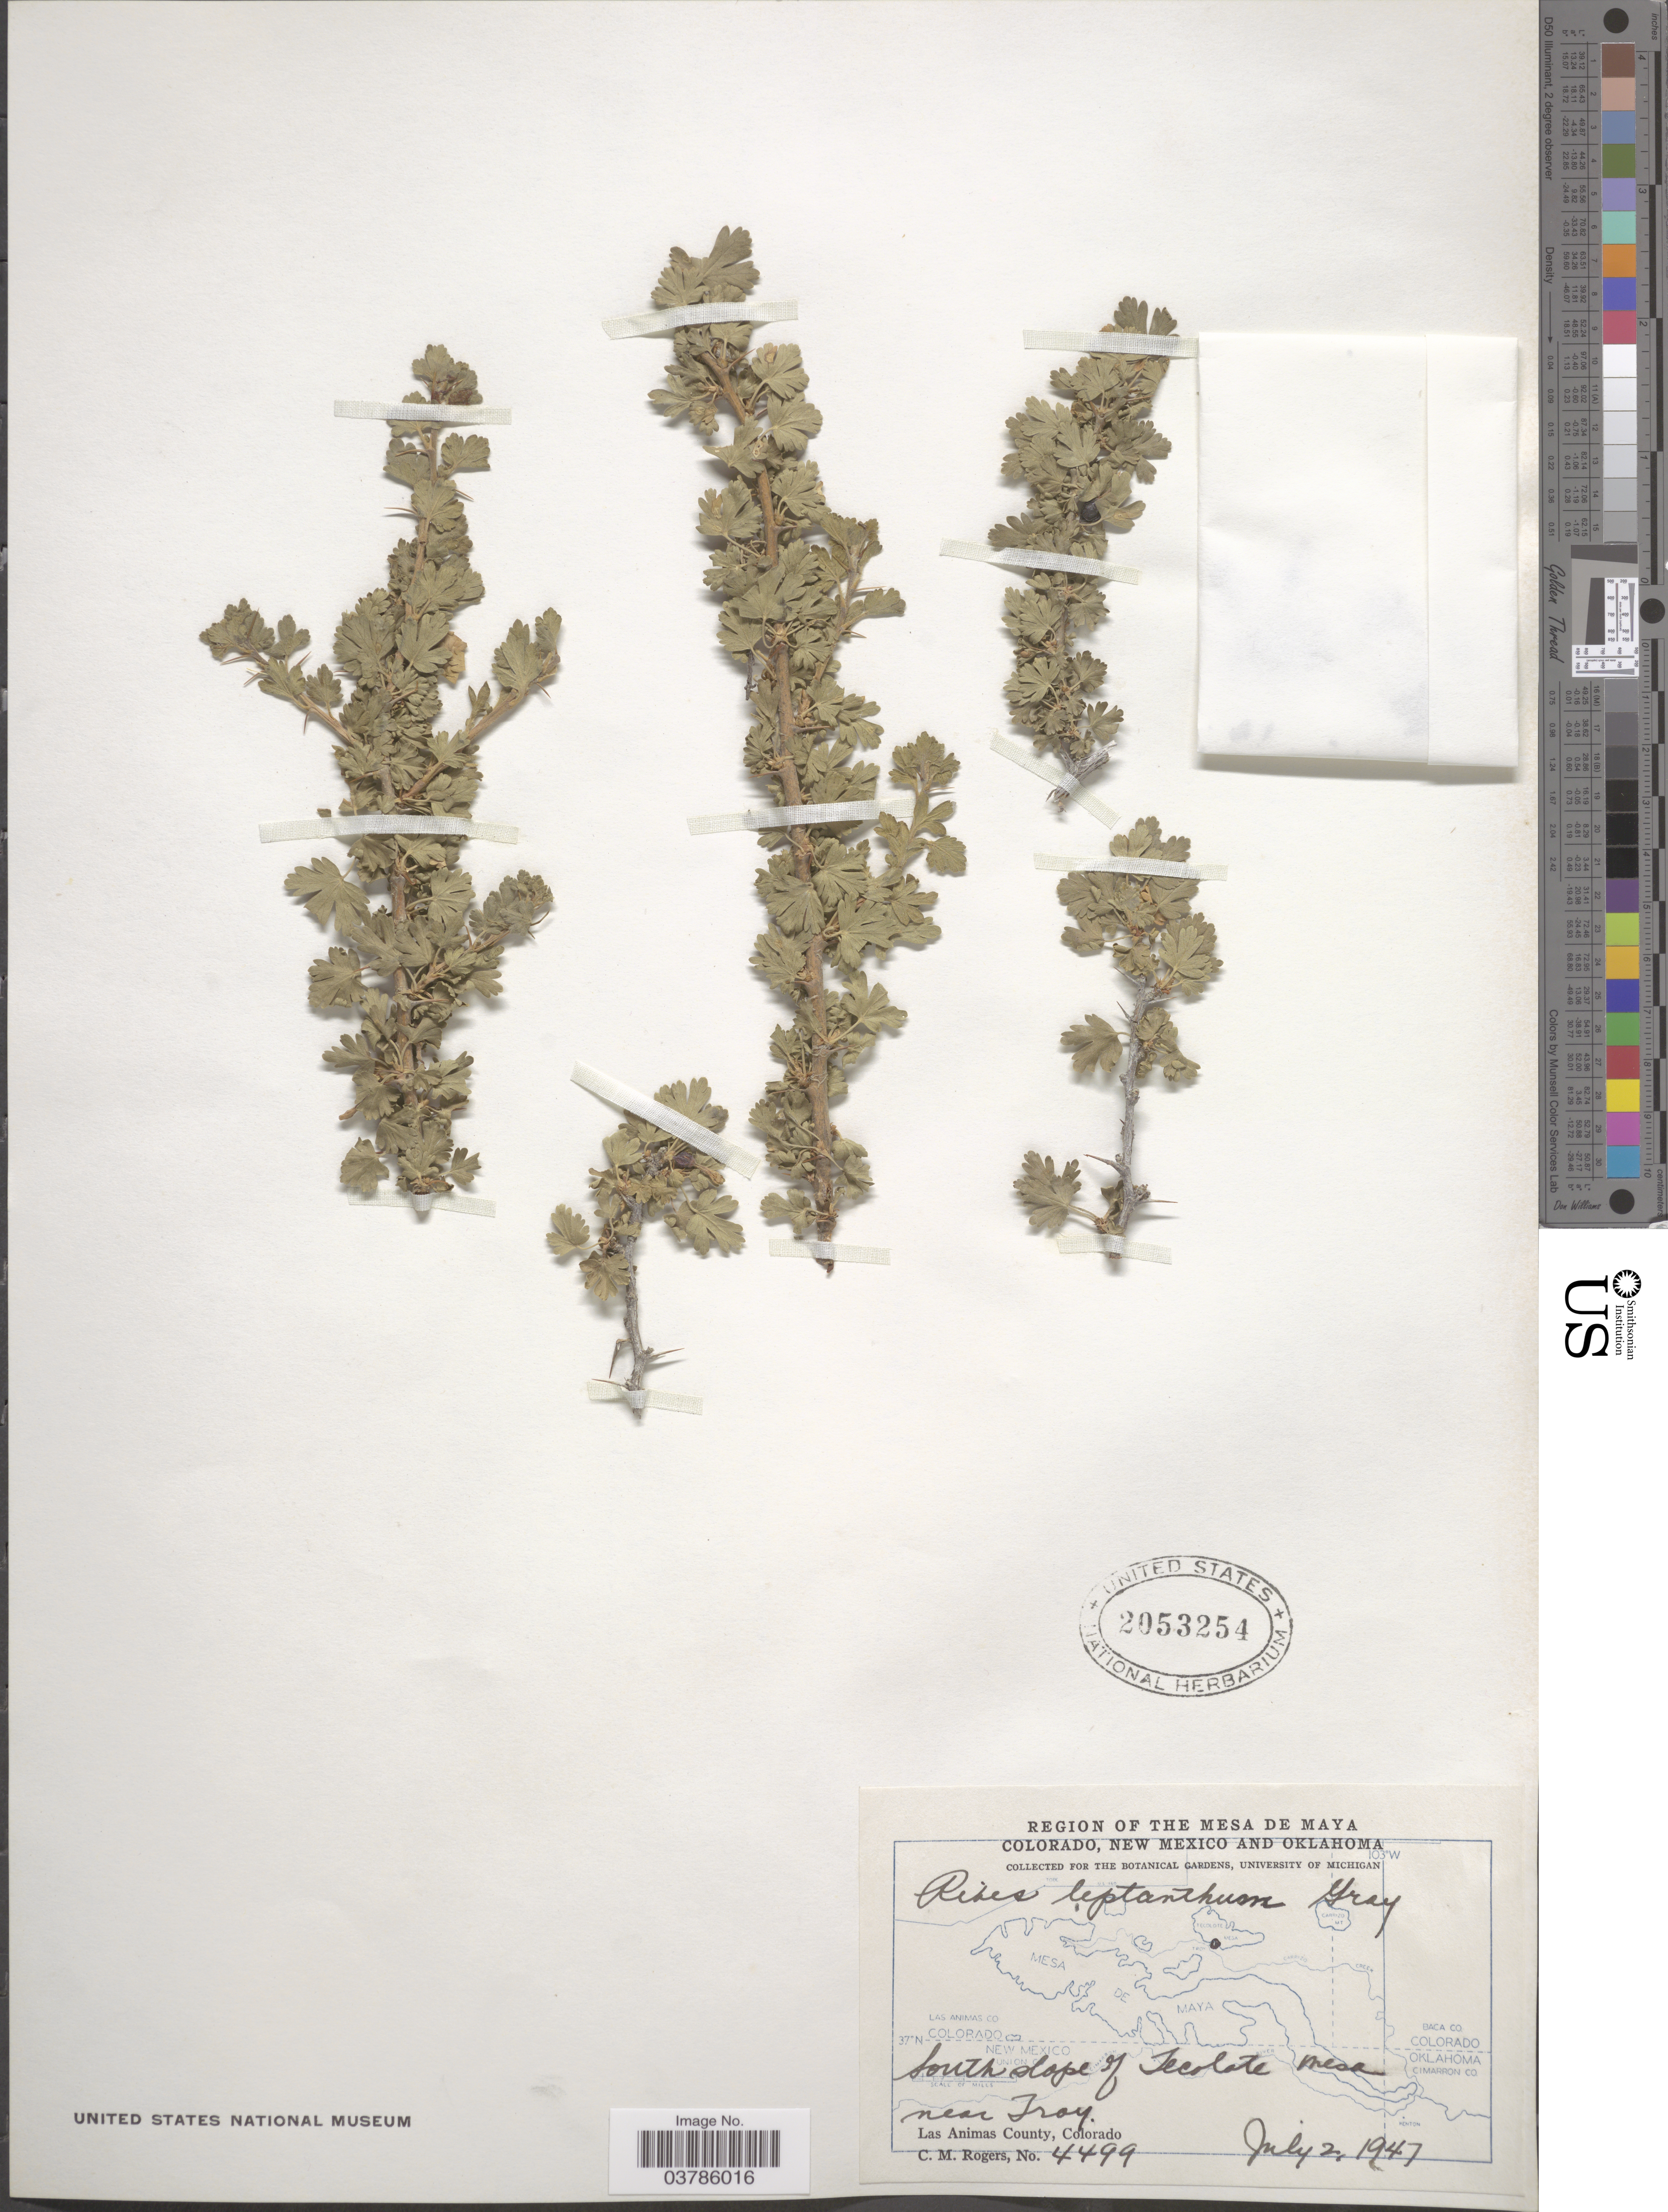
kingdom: Plantae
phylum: Tracheophyta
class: Magnoliopsida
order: Saxifragales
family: Grossulariaceae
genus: Ribes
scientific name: Ribes leptanthum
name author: A. Gray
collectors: C. M. Rogers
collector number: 4499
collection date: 1947-07-02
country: United States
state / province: Colorado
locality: Region of the Mesa de Maya. South slope of Tecolote mesa near Troy. Las Animas County.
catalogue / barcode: US 2053254